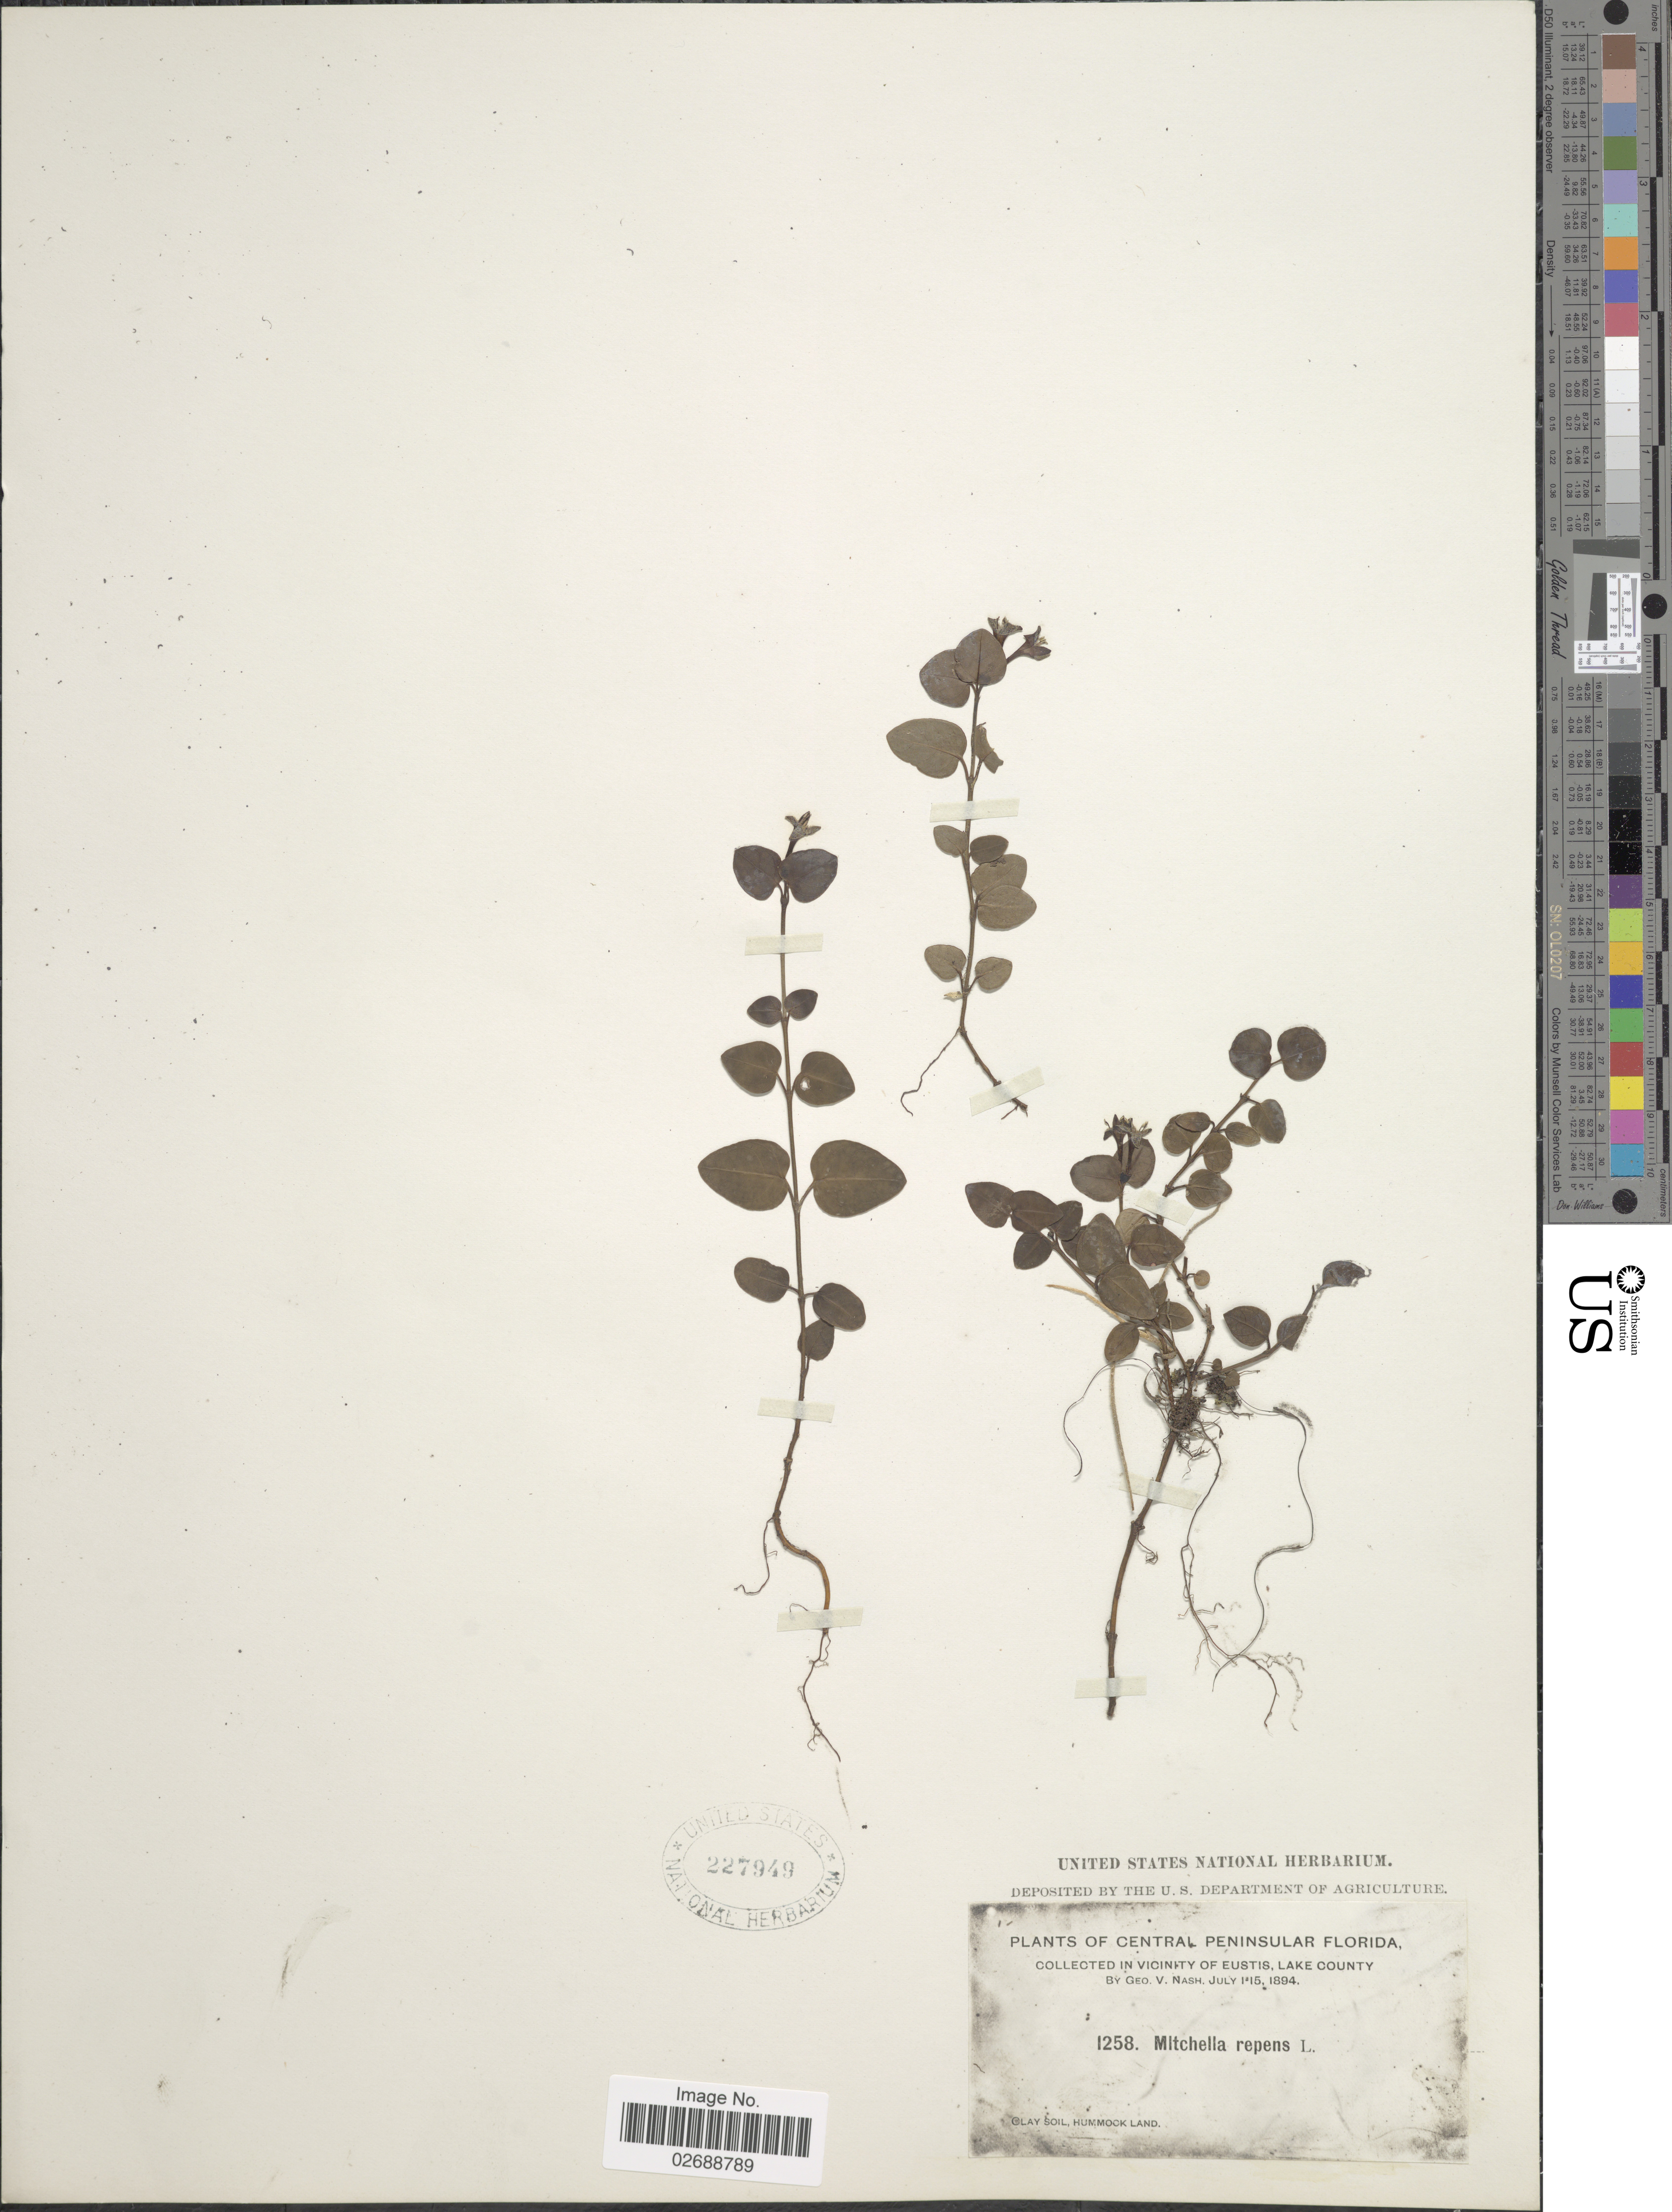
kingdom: Plantae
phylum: Tracheophyta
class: Magnoliopsida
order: Gentianales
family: Rubiaceae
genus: Mitchella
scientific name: Mitchella repens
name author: L.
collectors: G. V. Nash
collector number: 1258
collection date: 1894-07-01/1894-07-15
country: United States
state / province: Florida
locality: Central Peninsular Florida. In Vicinity of Eustis, Lake County. Hummock Land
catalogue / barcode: US 227949